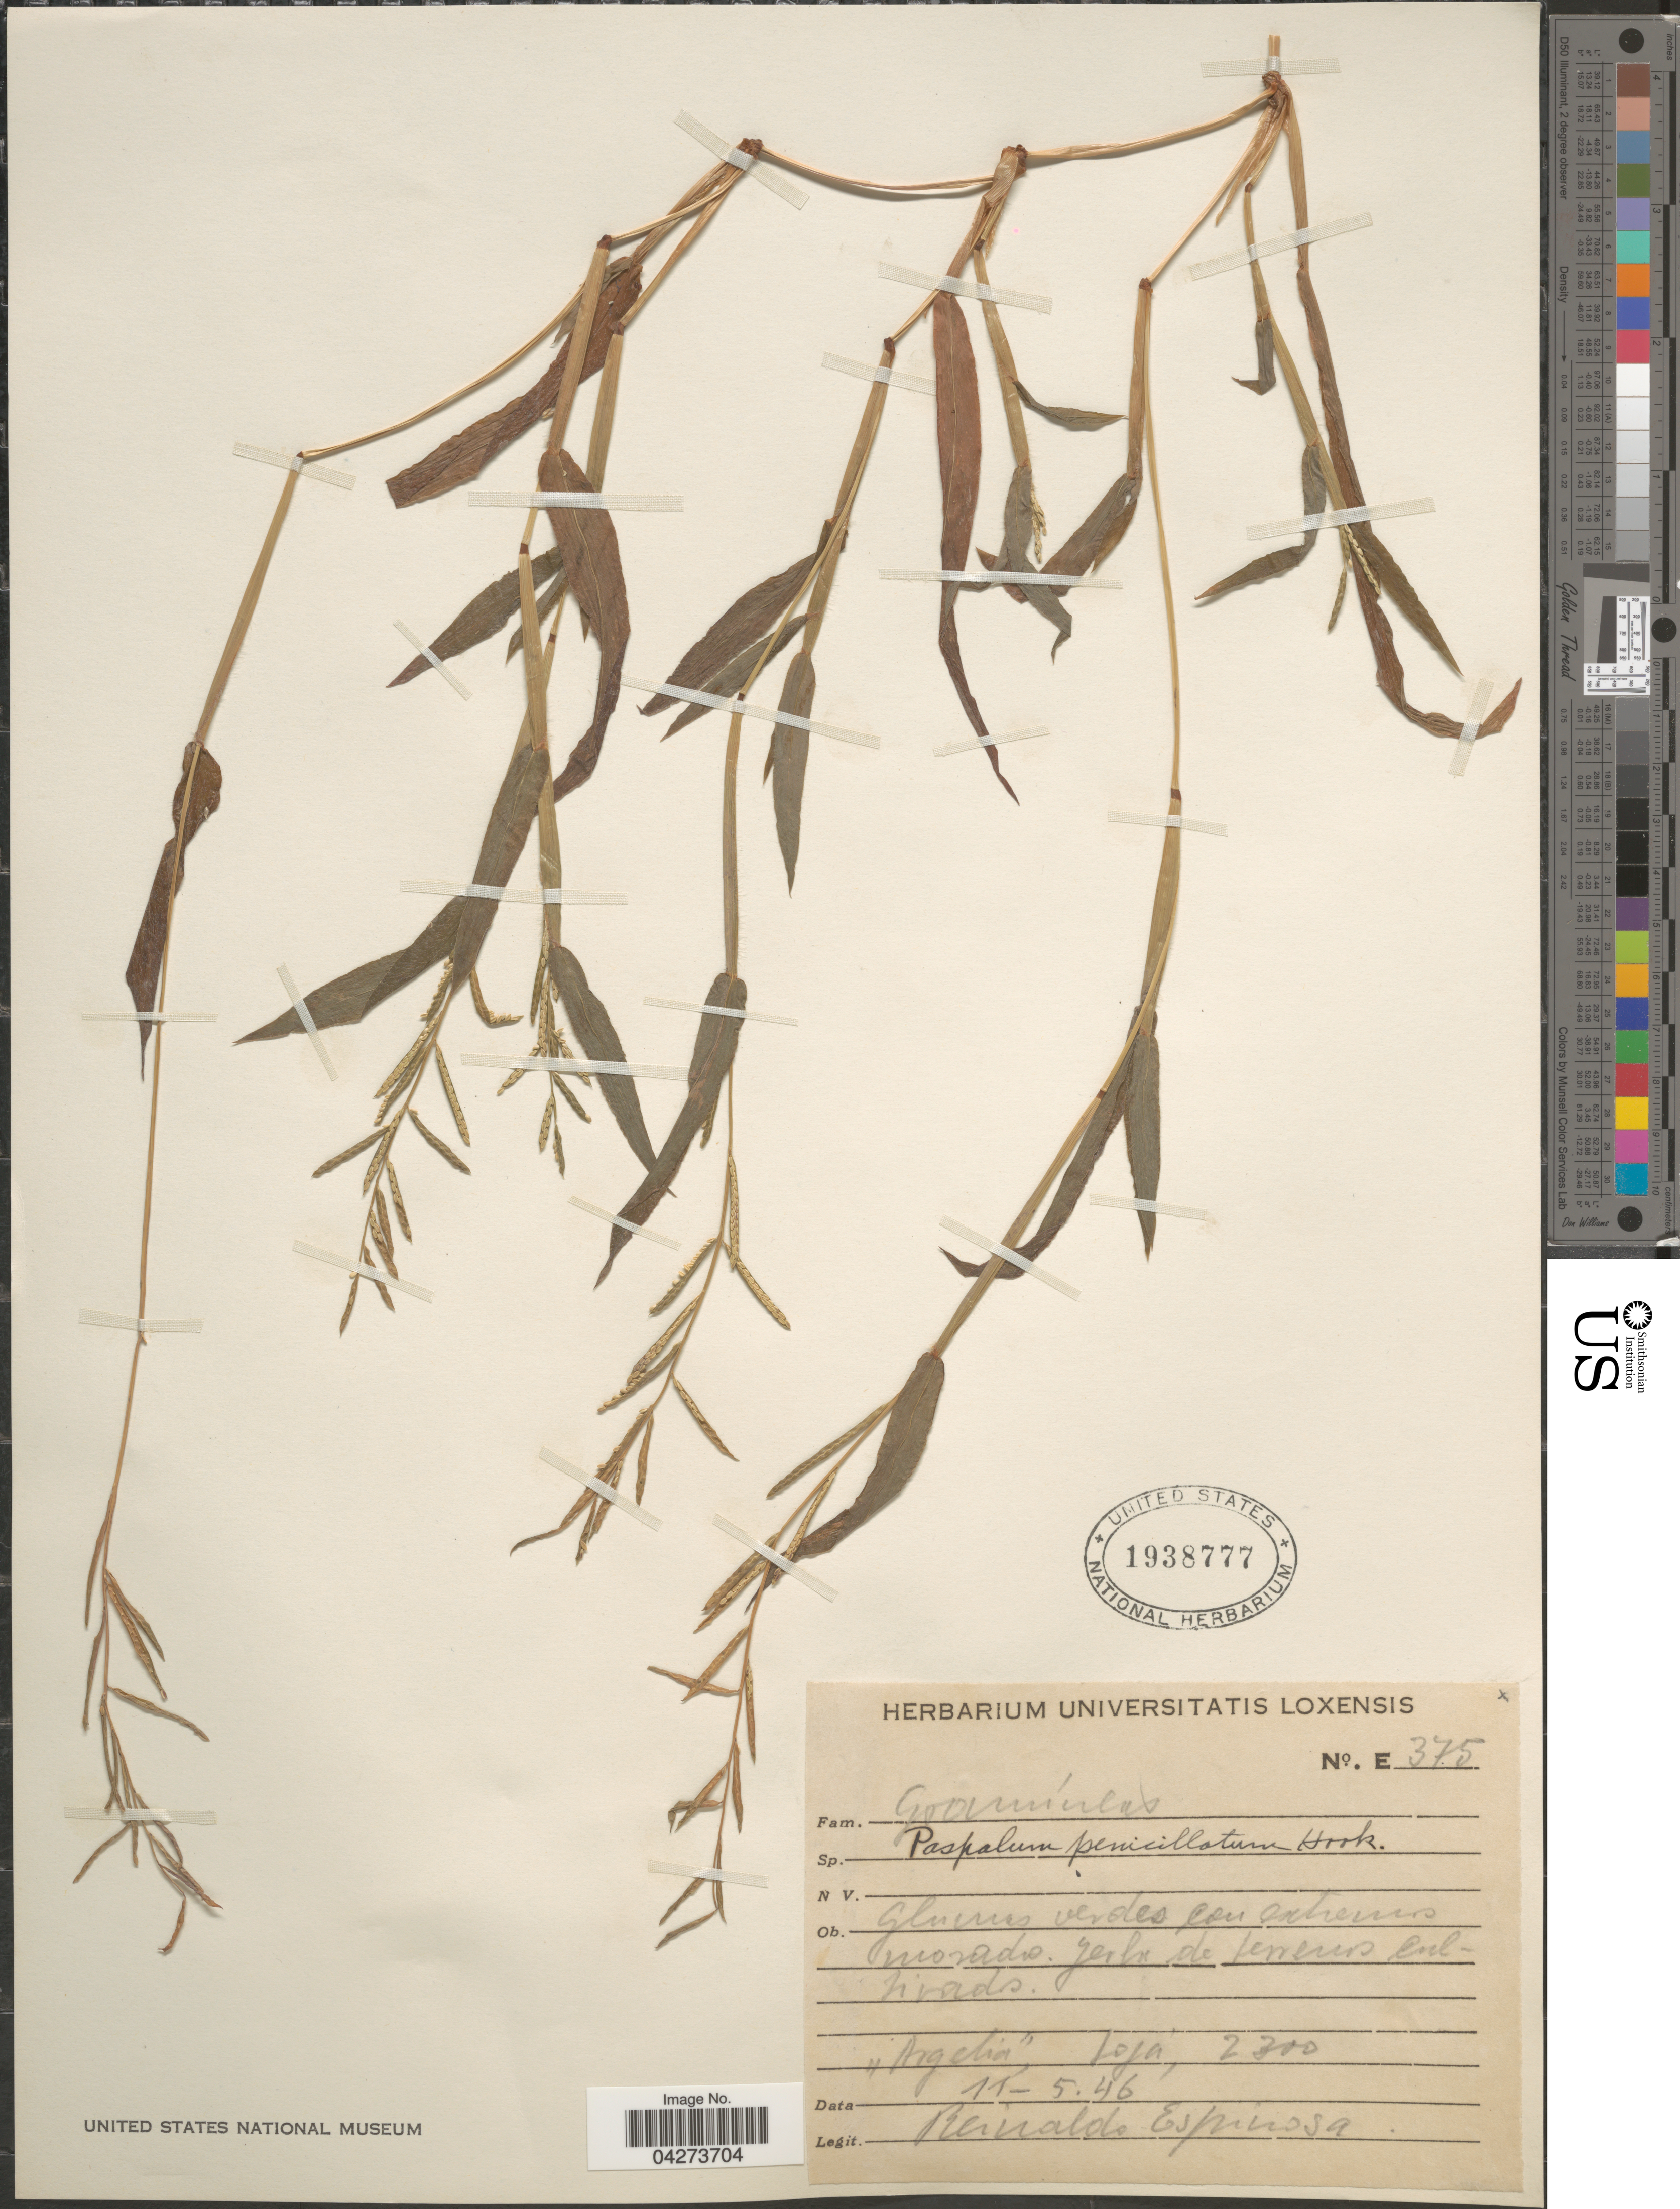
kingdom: Plantae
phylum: Tracheophyta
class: Liliopsida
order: Poales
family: Poaceae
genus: Paspalum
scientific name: Paspalum penicillatum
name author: Hook. f.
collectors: R. Espinosa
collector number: E375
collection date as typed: Transcribed d/m/y: 11/5/46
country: Ecuador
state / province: Loja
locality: Argelia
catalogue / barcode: US 1938777